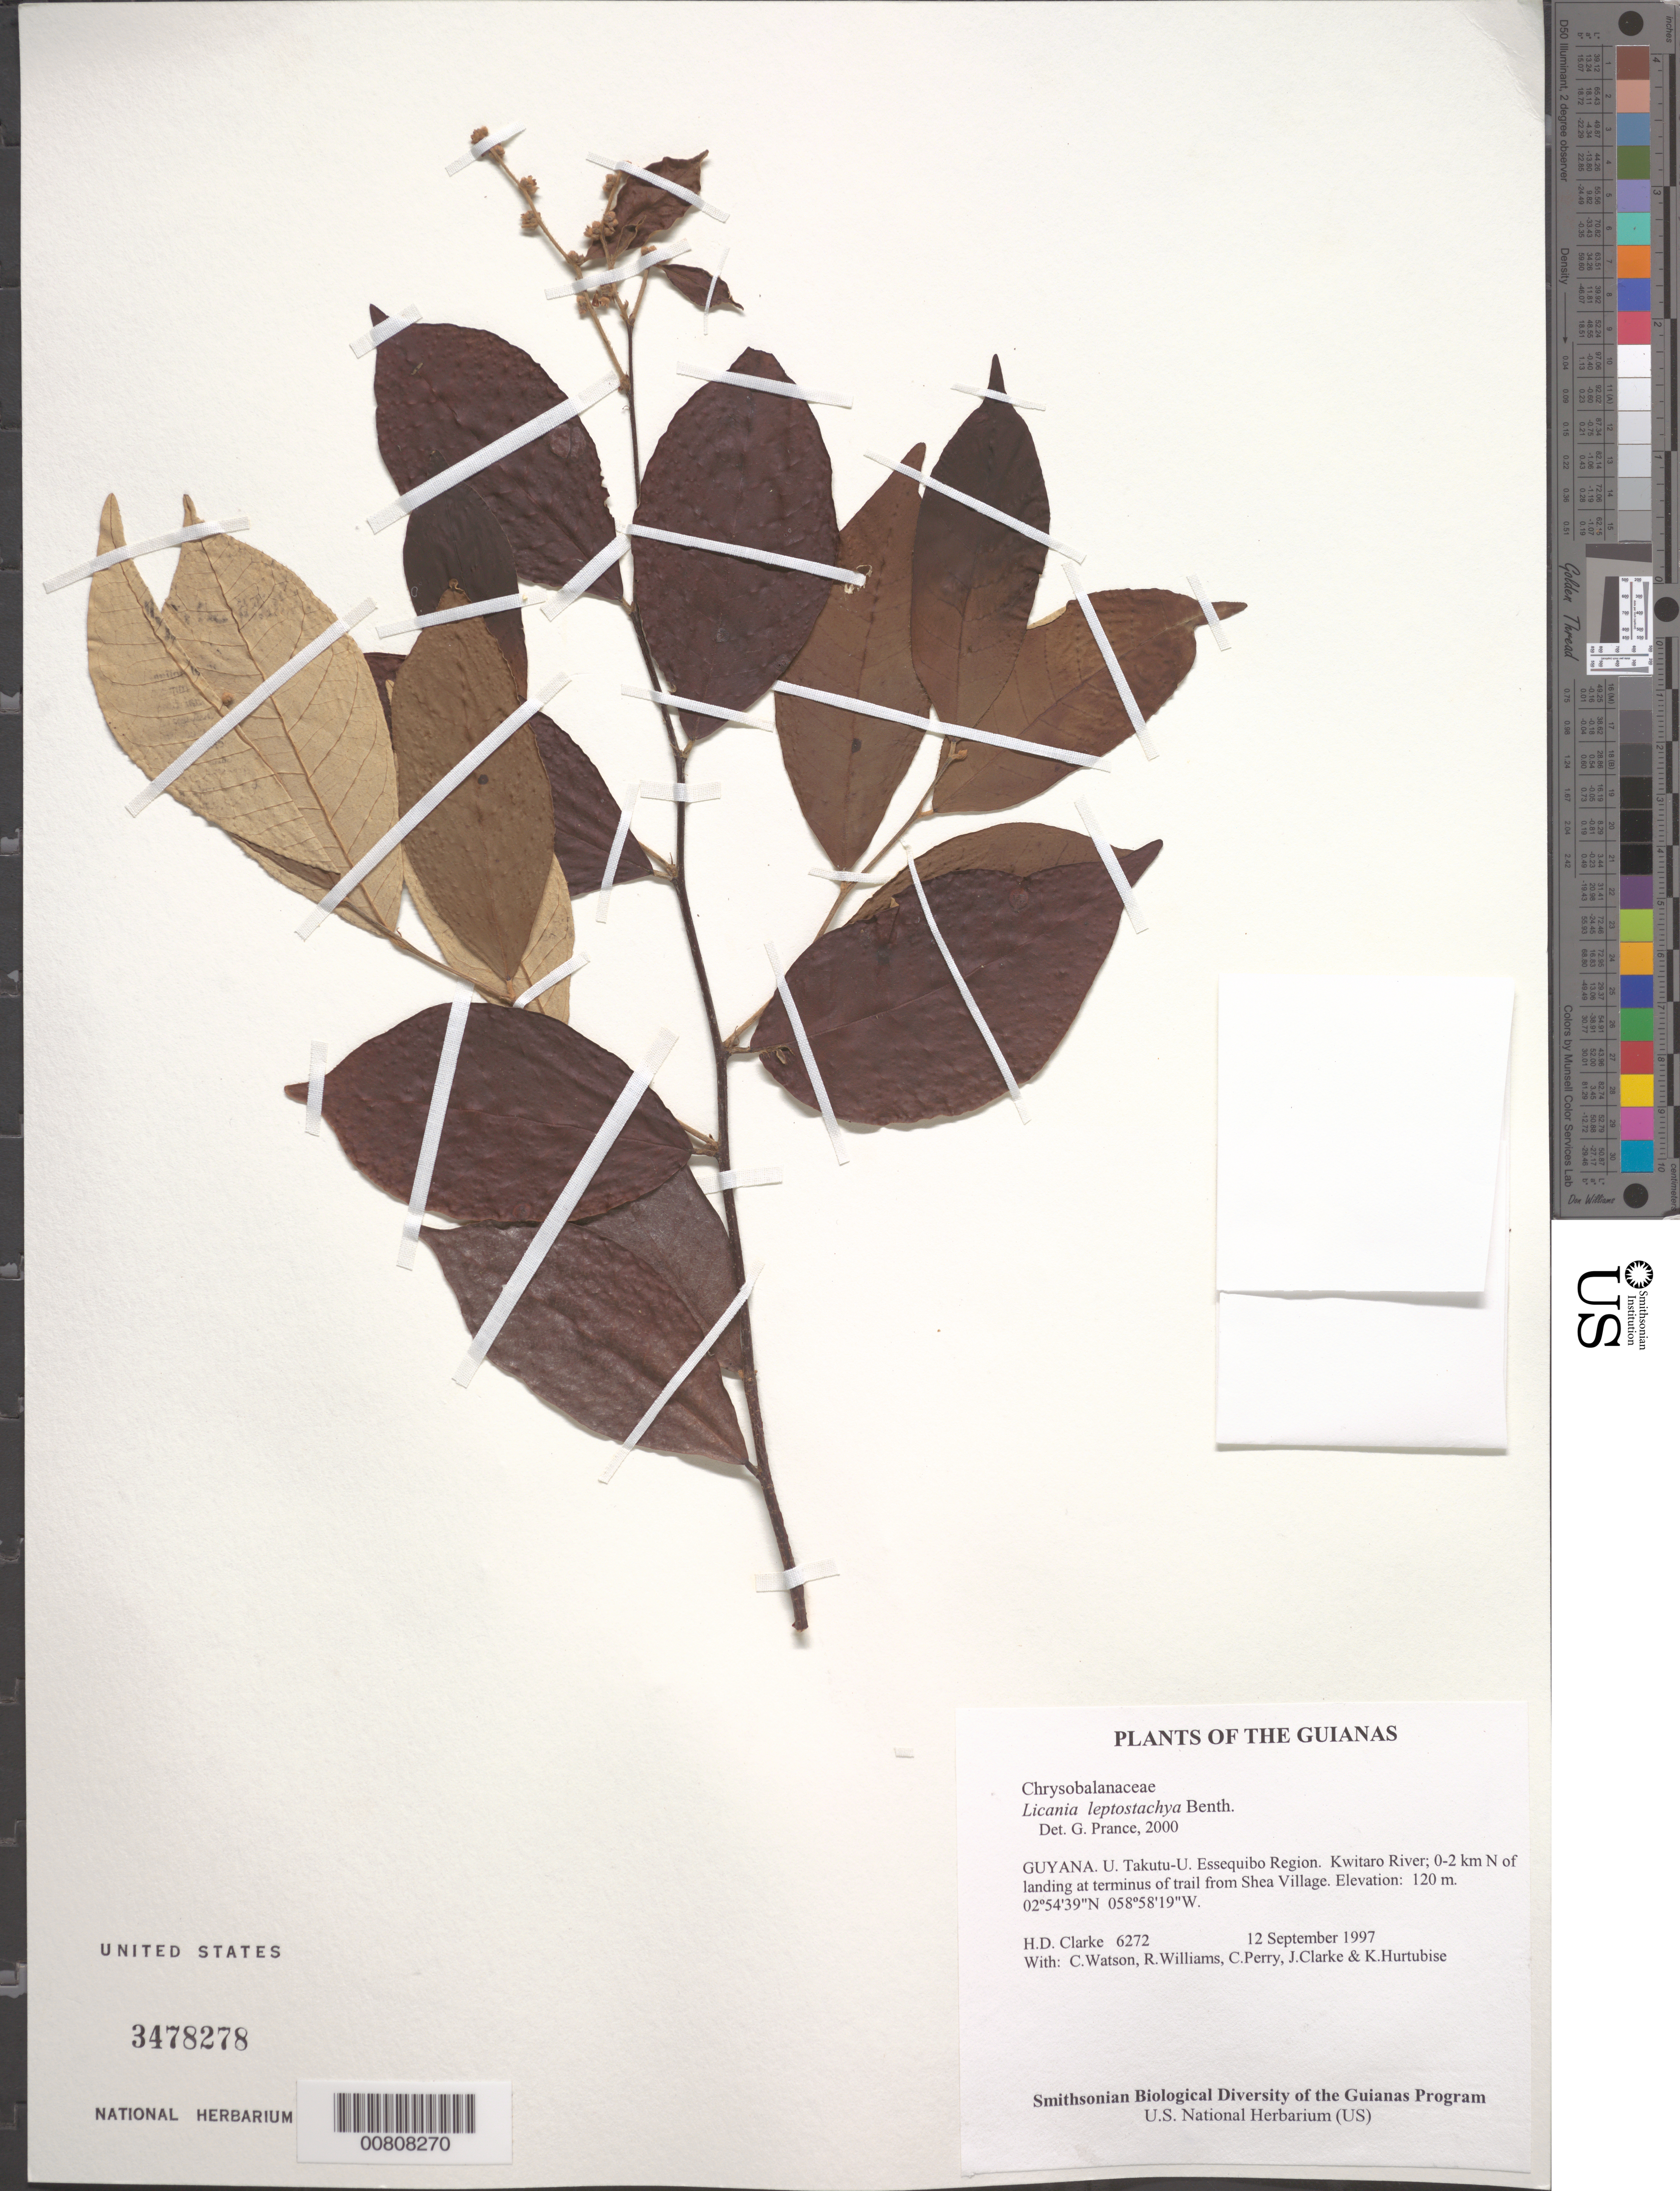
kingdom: Plantae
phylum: Tracheophyta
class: Magnoliopsida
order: Malpighiales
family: Chrysobalanaceae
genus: Licania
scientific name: Licania leptostachya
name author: Benth.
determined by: Prance, G. T.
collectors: H. D. Clarke, C. Watson, R. Williams, C. Perry, J. Clarke & K. Hurtubise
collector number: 6272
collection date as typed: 12 September 1997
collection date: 1997-09-12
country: Guyana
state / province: U. Takutu-U. Essequibo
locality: Kwitaro River; 0-2 km N of landing at terminus of trail from Shea Village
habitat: Riparian vegetation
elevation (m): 120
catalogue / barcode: US 3478278